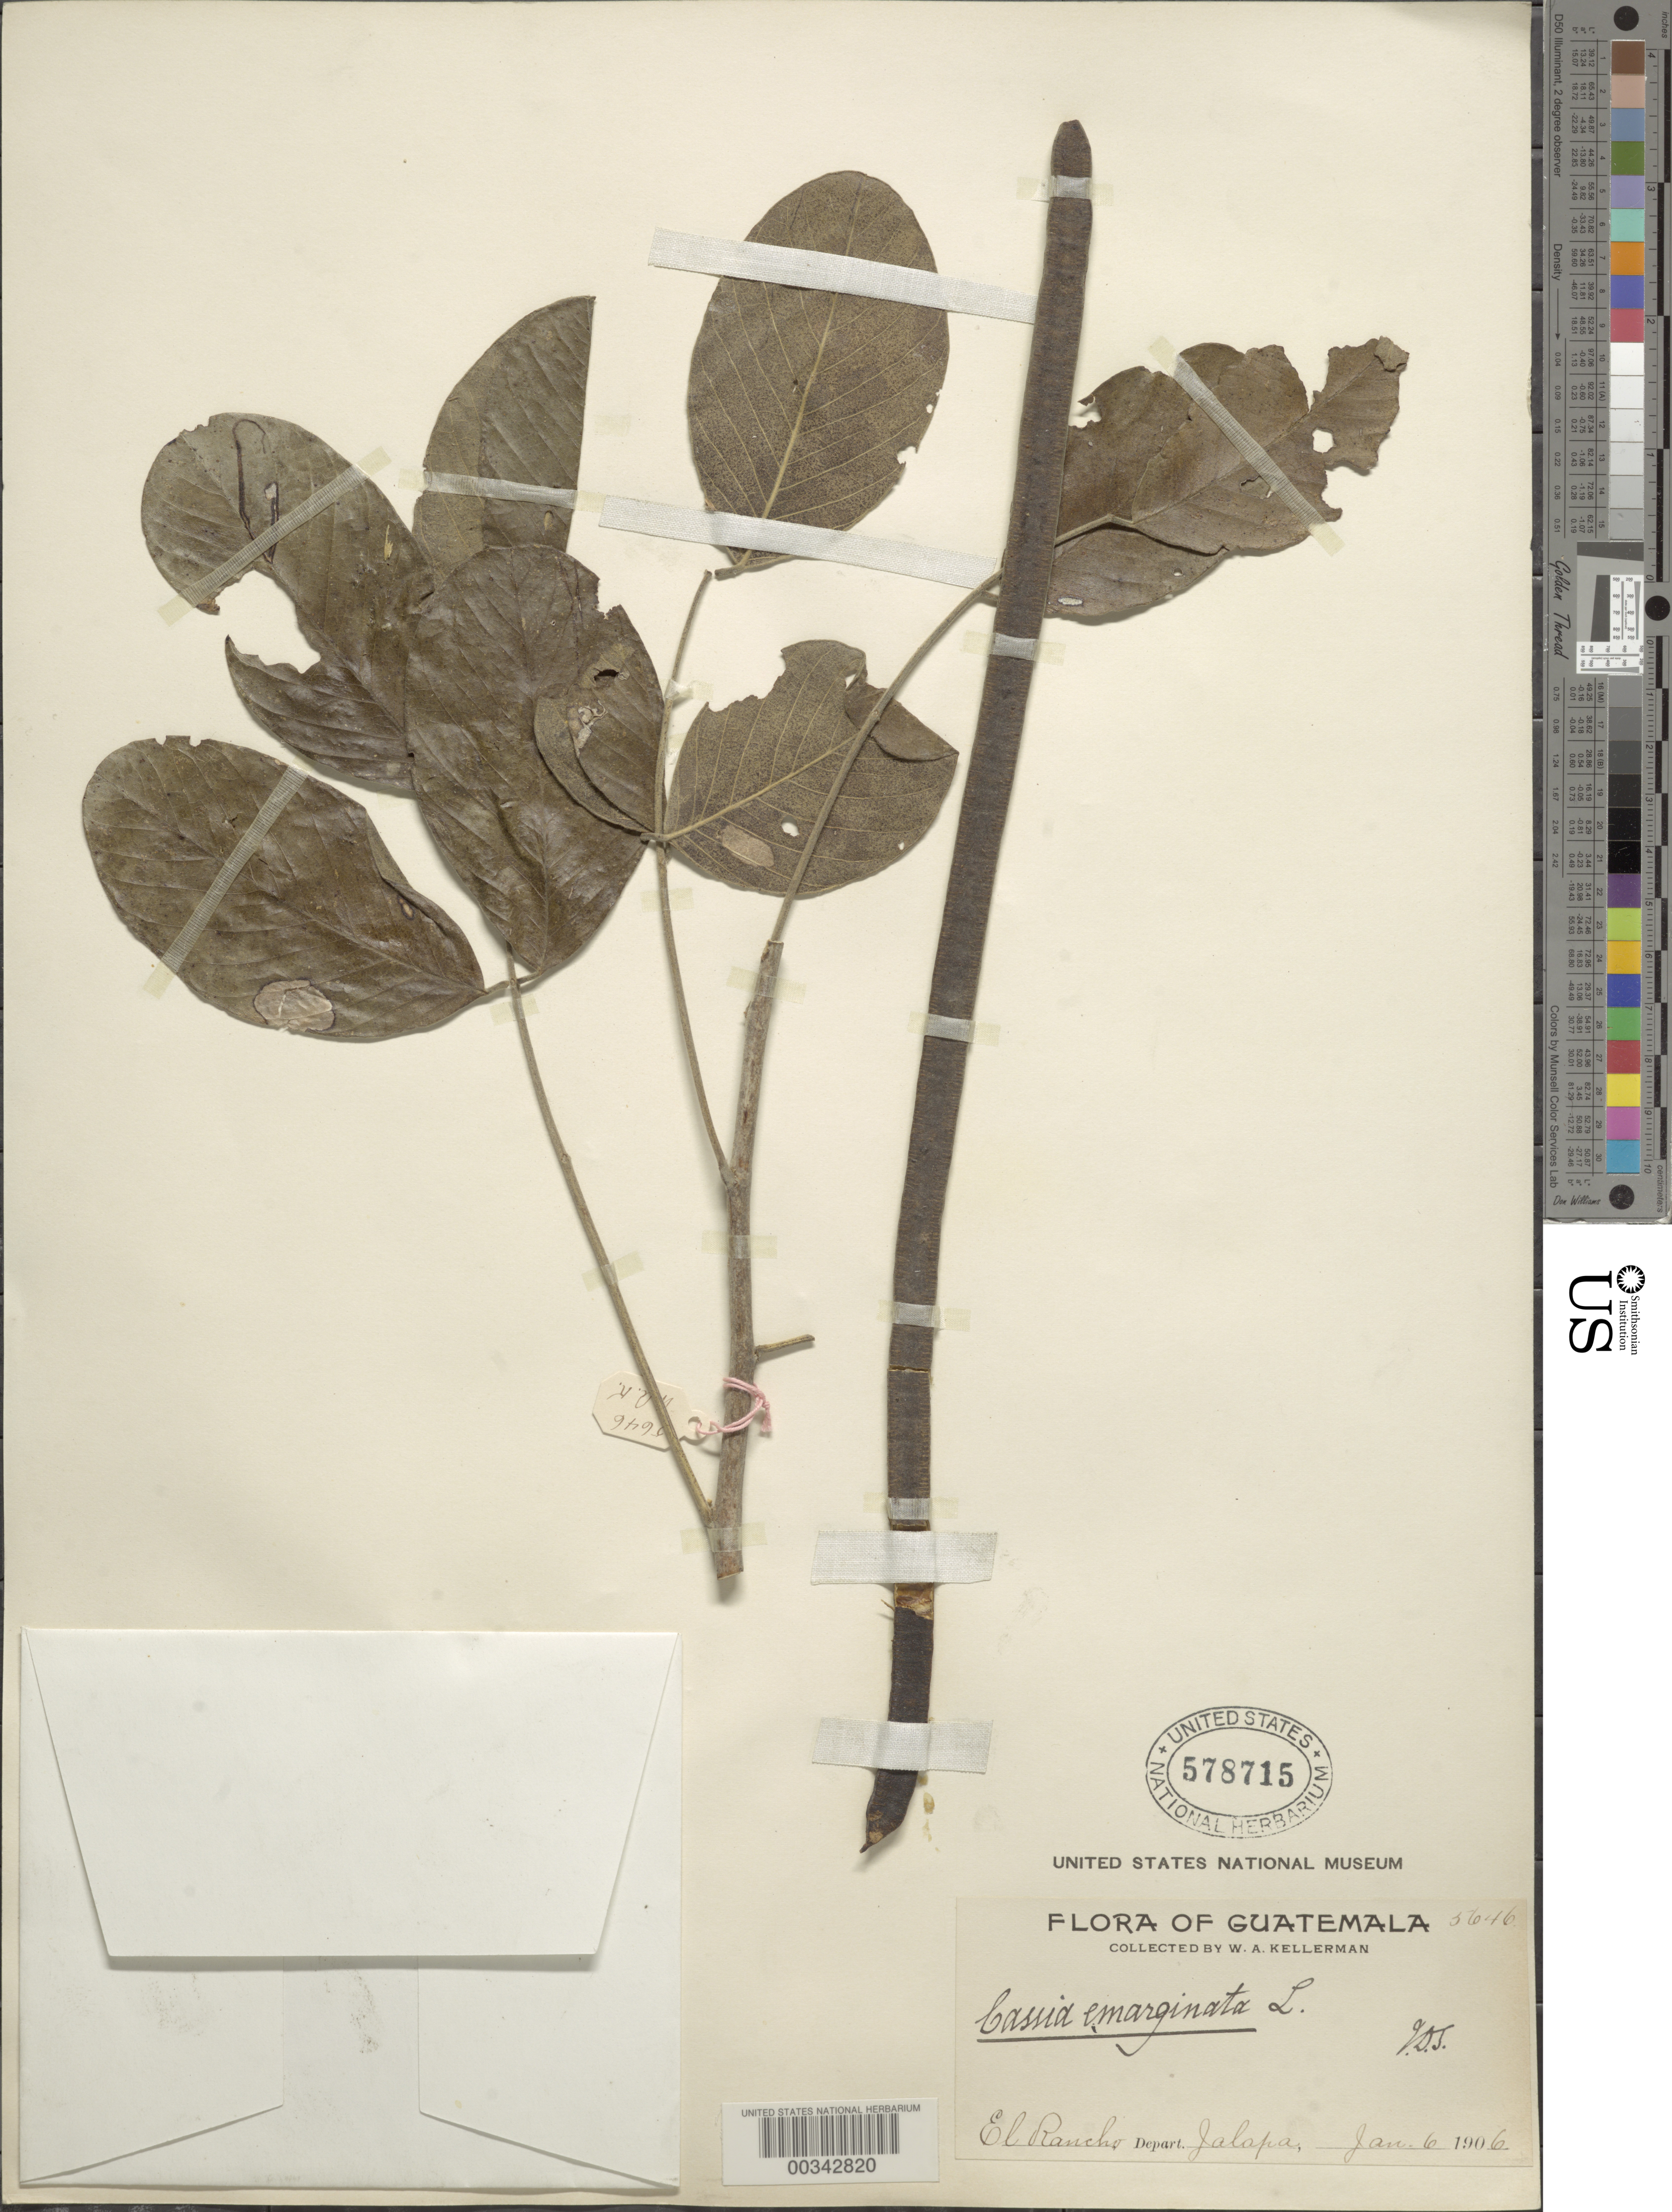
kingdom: Plantae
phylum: Tracheophyta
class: Magnoliopsida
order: Fabales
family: Fabaceae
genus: Senna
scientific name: Senna emarginata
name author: L.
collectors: W. A. Kellerman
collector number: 5746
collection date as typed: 06 Jan 1906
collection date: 1906-01-06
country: Guatemala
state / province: Jalapa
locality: El Rancho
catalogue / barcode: US 578715